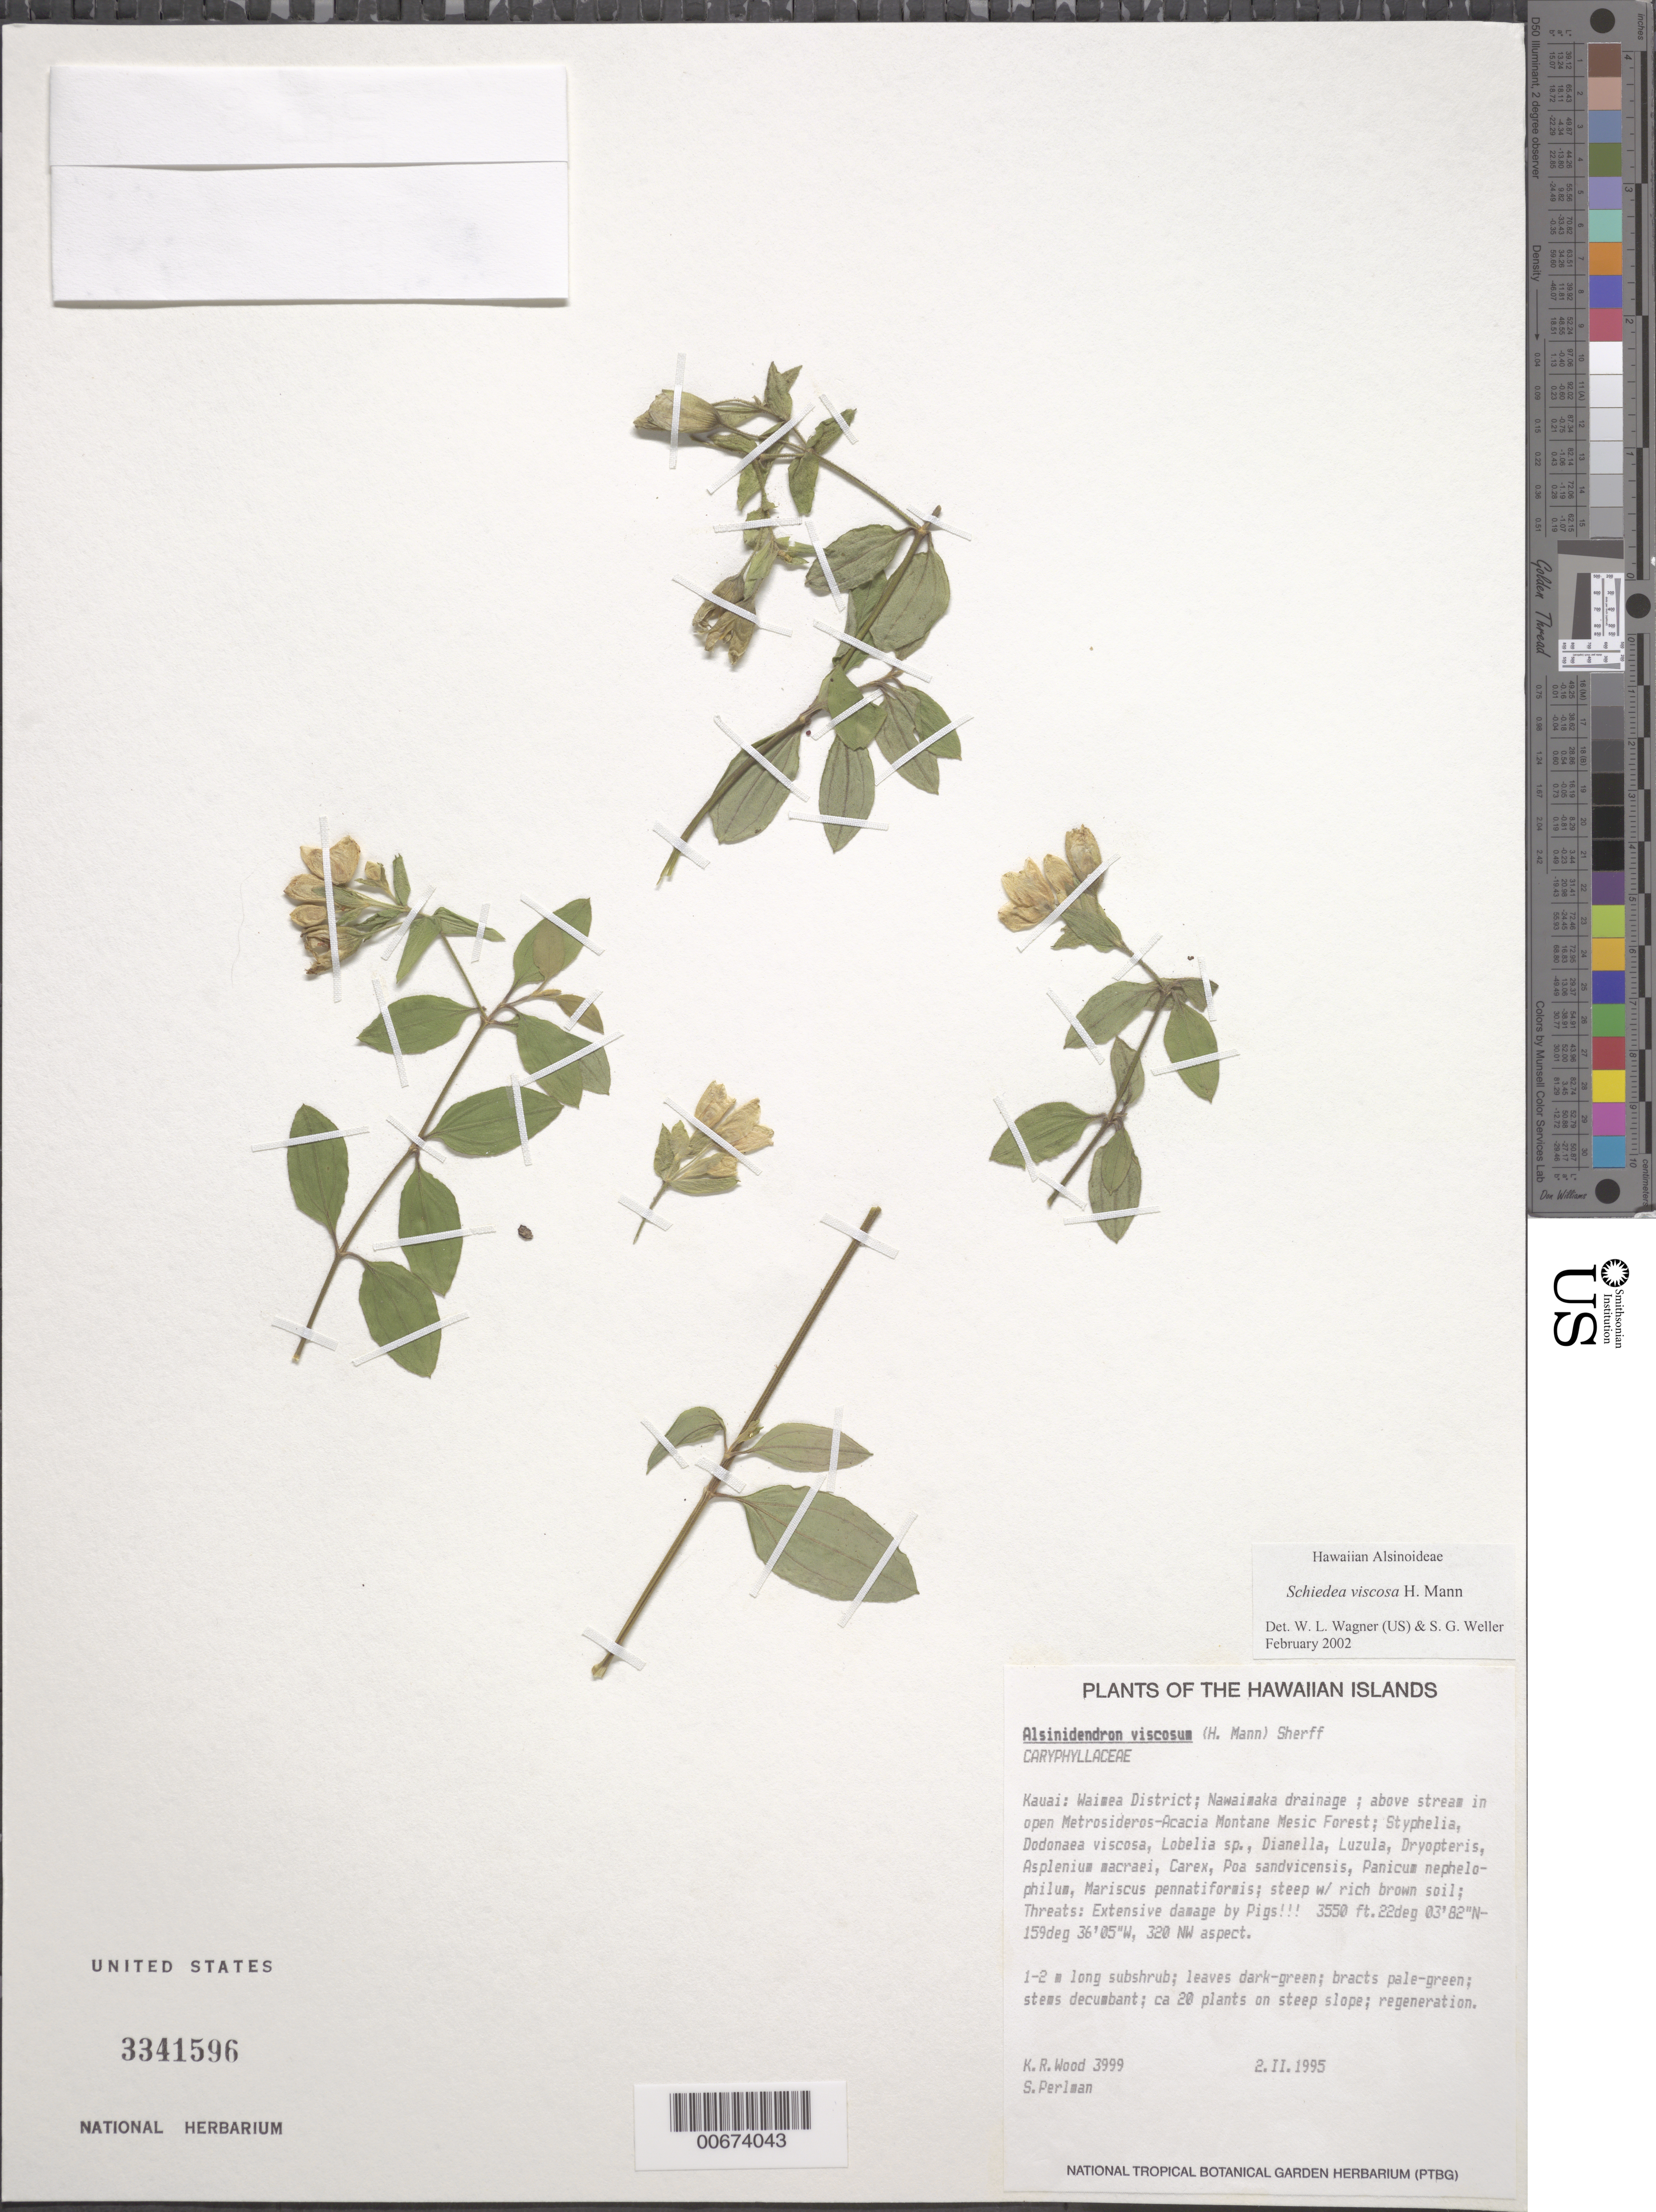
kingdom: Plantae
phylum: Tracheophyta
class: Magnoliopsida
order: Caryophyllales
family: Caryophyllaceae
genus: Schiedea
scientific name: Schiedea viscosa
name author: H. Mann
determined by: Wagner, W. L.; Weller, Stephen G.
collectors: K. R. Wood & S. P. Perlman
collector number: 3999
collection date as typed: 2 Feb 1995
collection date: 1995-02-02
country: United States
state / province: Hawaii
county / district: Kauai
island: Kaua'i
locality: Waimea District, Nawaimaka drainage, above stream.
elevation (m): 1082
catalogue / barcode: US 3341596